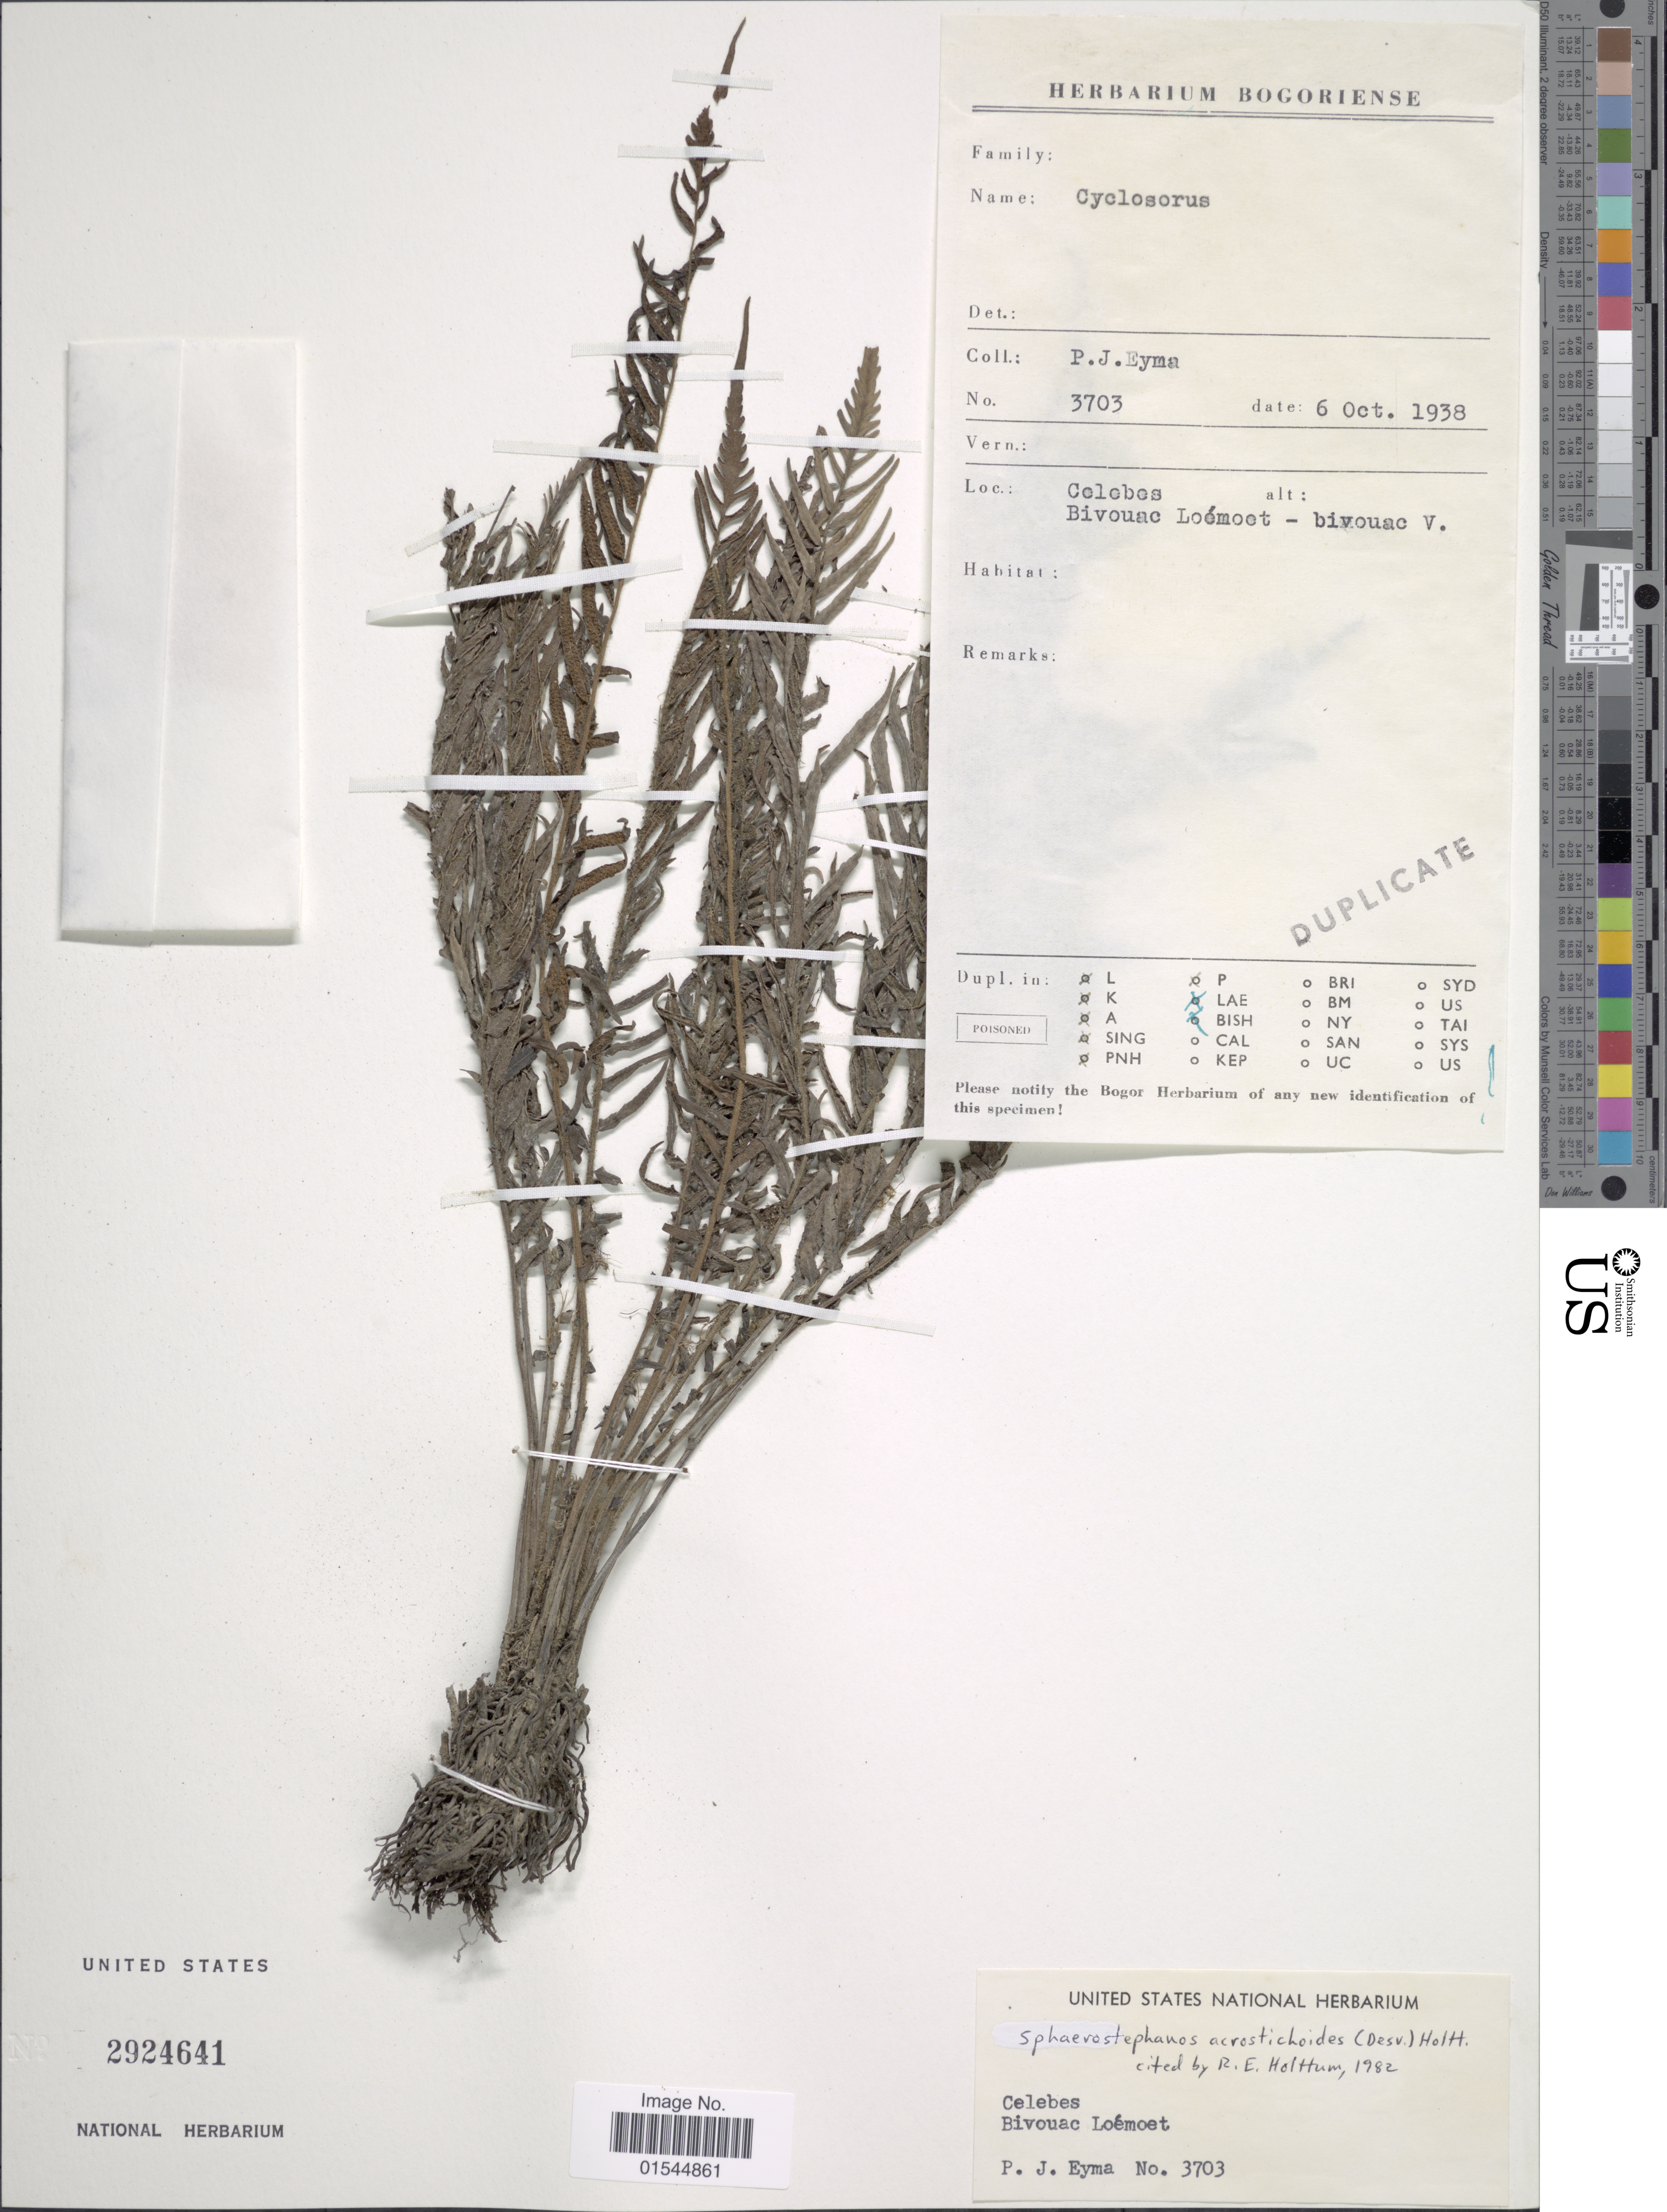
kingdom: Plantae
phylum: Tracheophyta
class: Polypodiopsida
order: Polypodiales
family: Thelypteridaceae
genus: Sphaerostephanos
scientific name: Sphaerostephanos acrostichoides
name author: (Desv.) Holttum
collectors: P. J. Eyma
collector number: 3703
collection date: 1938-10-06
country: Indonesia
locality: Celebes, Bivouac Loemoet-bivouac V.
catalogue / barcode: US 2924641